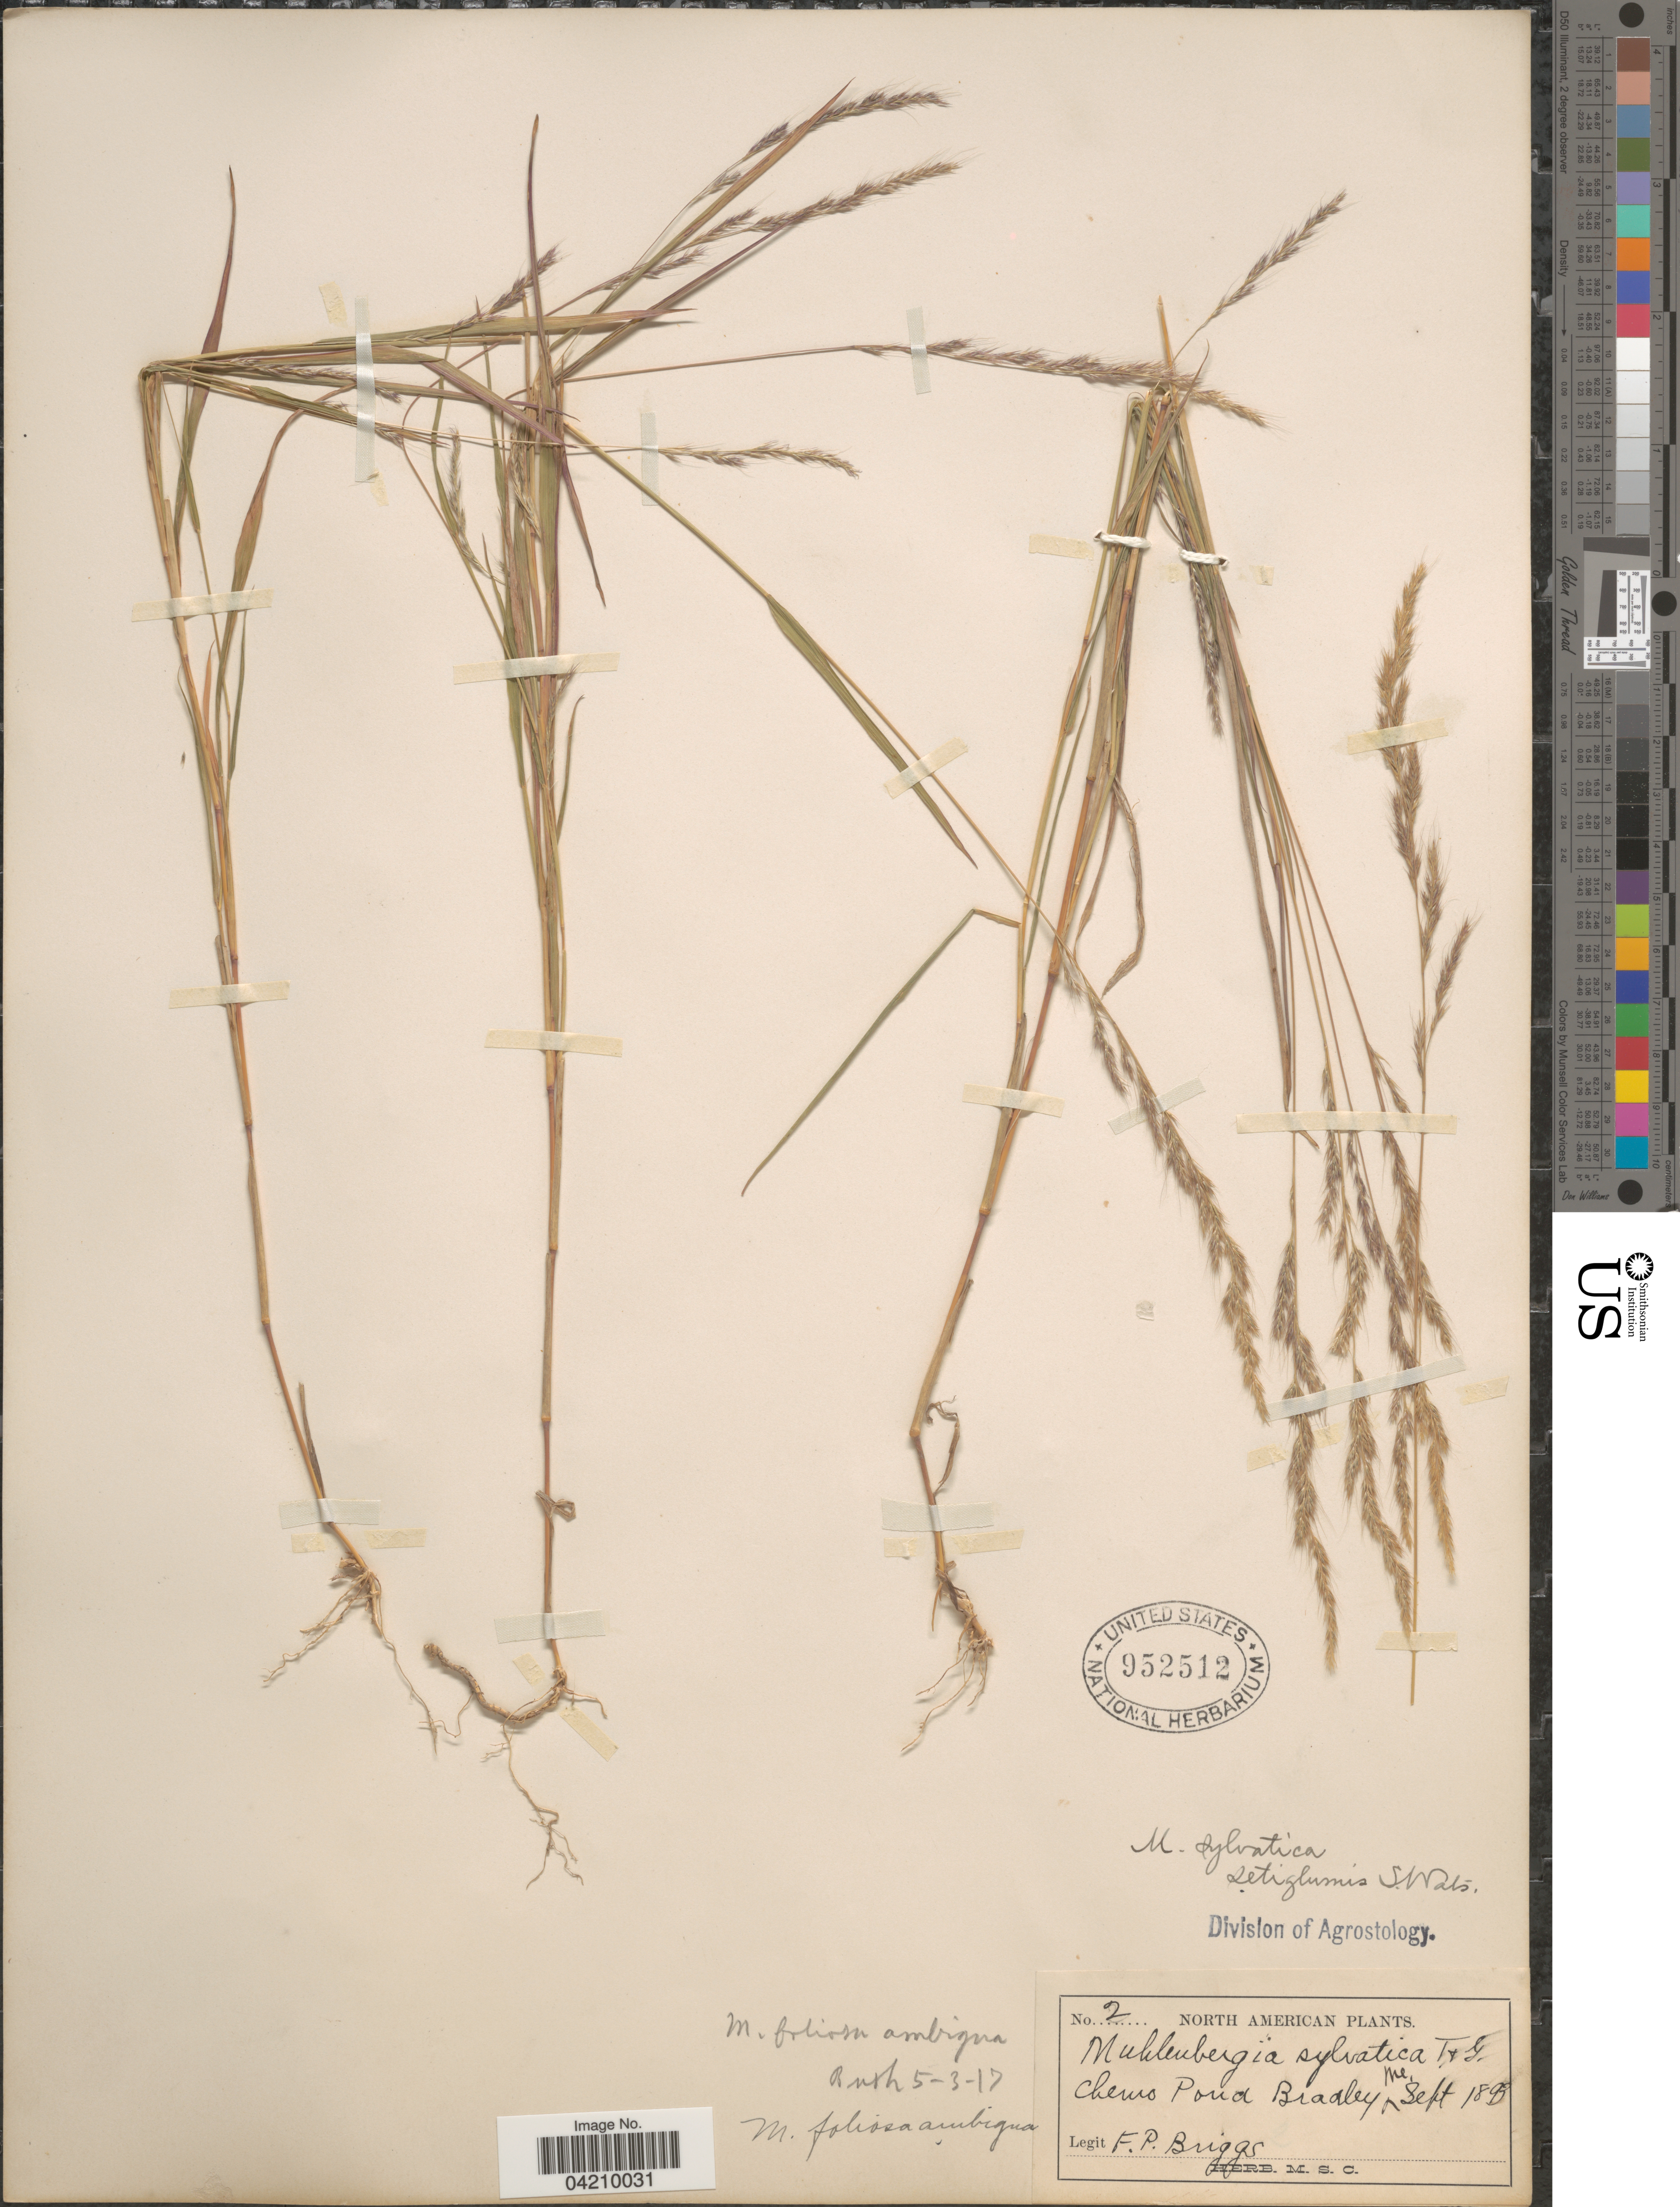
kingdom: Plantae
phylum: Tracheophyta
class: Liliopsida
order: Poales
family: Poaceae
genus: Muhlenbergia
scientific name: Muhlenbergia mexicana var. filiformis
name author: (Torr.) Scribn.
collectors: F. Briggs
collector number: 2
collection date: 1893-09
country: United States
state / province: Maine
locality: Chemo Pond Bradley.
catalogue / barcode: US 952512